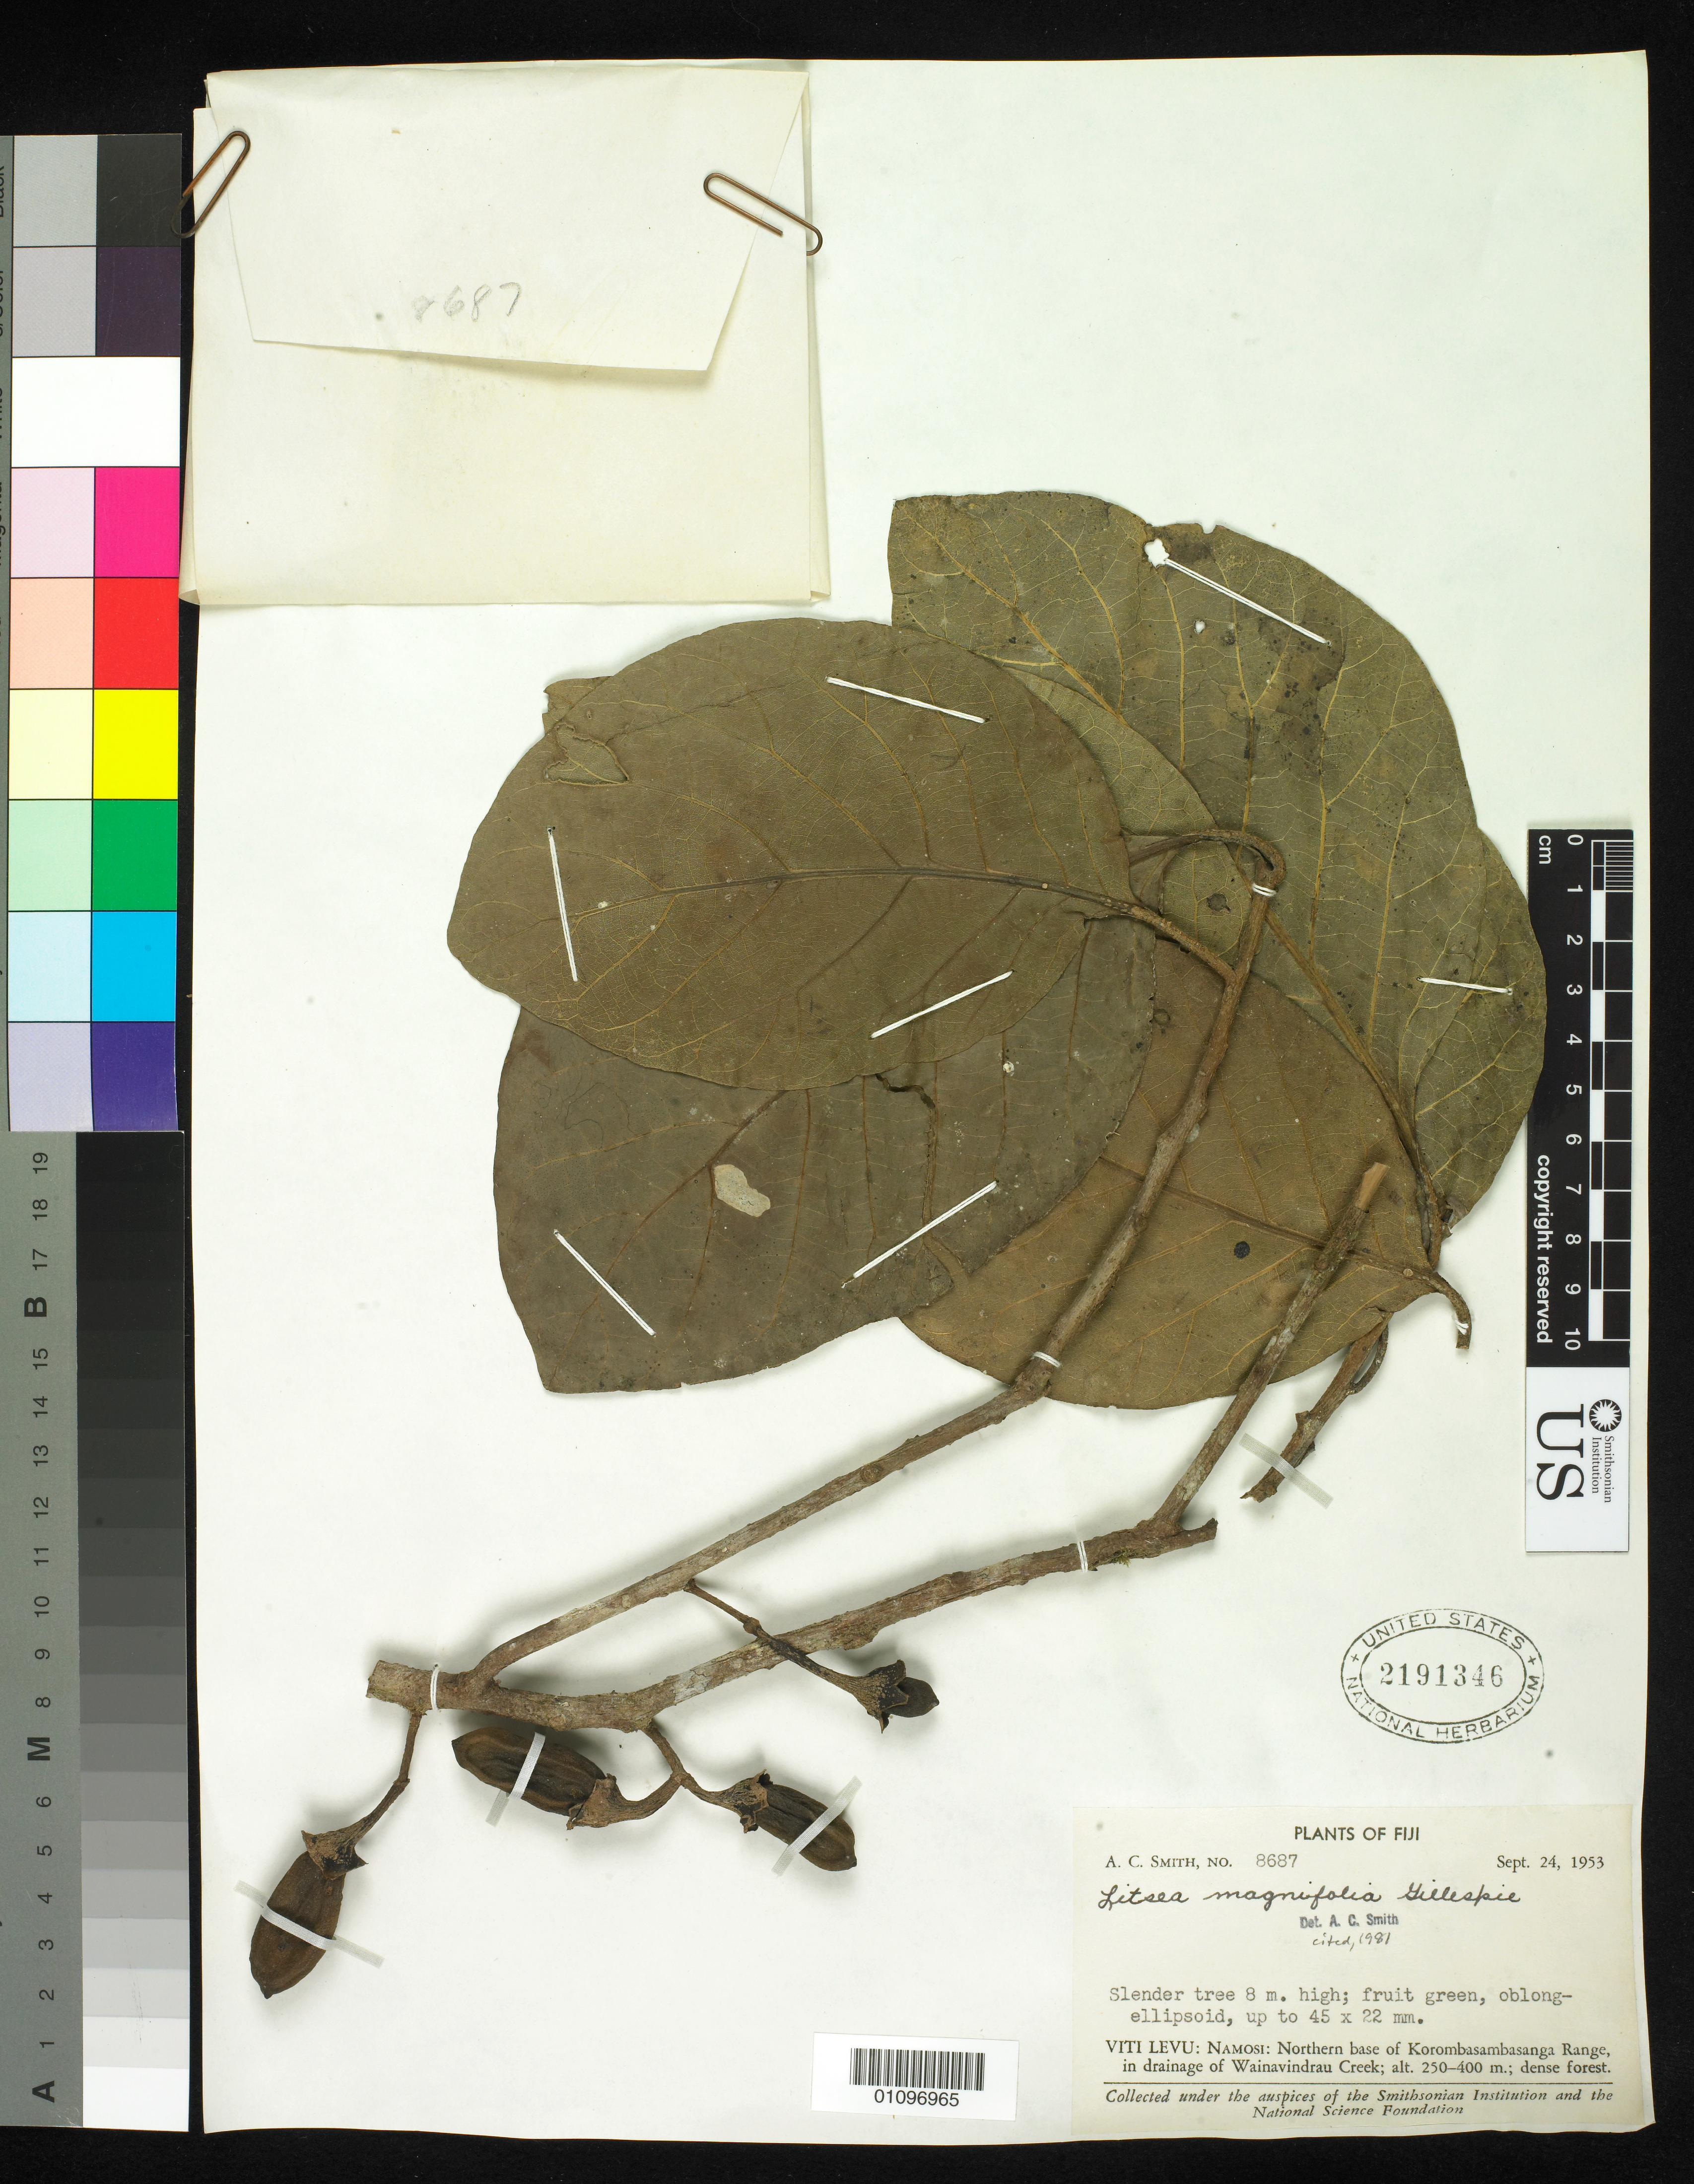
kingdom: Plantae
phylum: Tracheophyta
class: Magnoliopsida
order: Laurales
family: Lauraceae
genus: Litsea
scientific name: Litsea magnifolia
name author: Christoph.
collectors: A. C. Smith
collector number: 8687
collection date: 1953-09-24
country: Fiji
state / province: Namosi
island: Viti Levu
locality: Northern Base of Korobasambasanga Range, in drainage of Wainavindrau Creek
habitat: Dense Forest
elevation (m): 250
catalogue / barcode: US 2191346